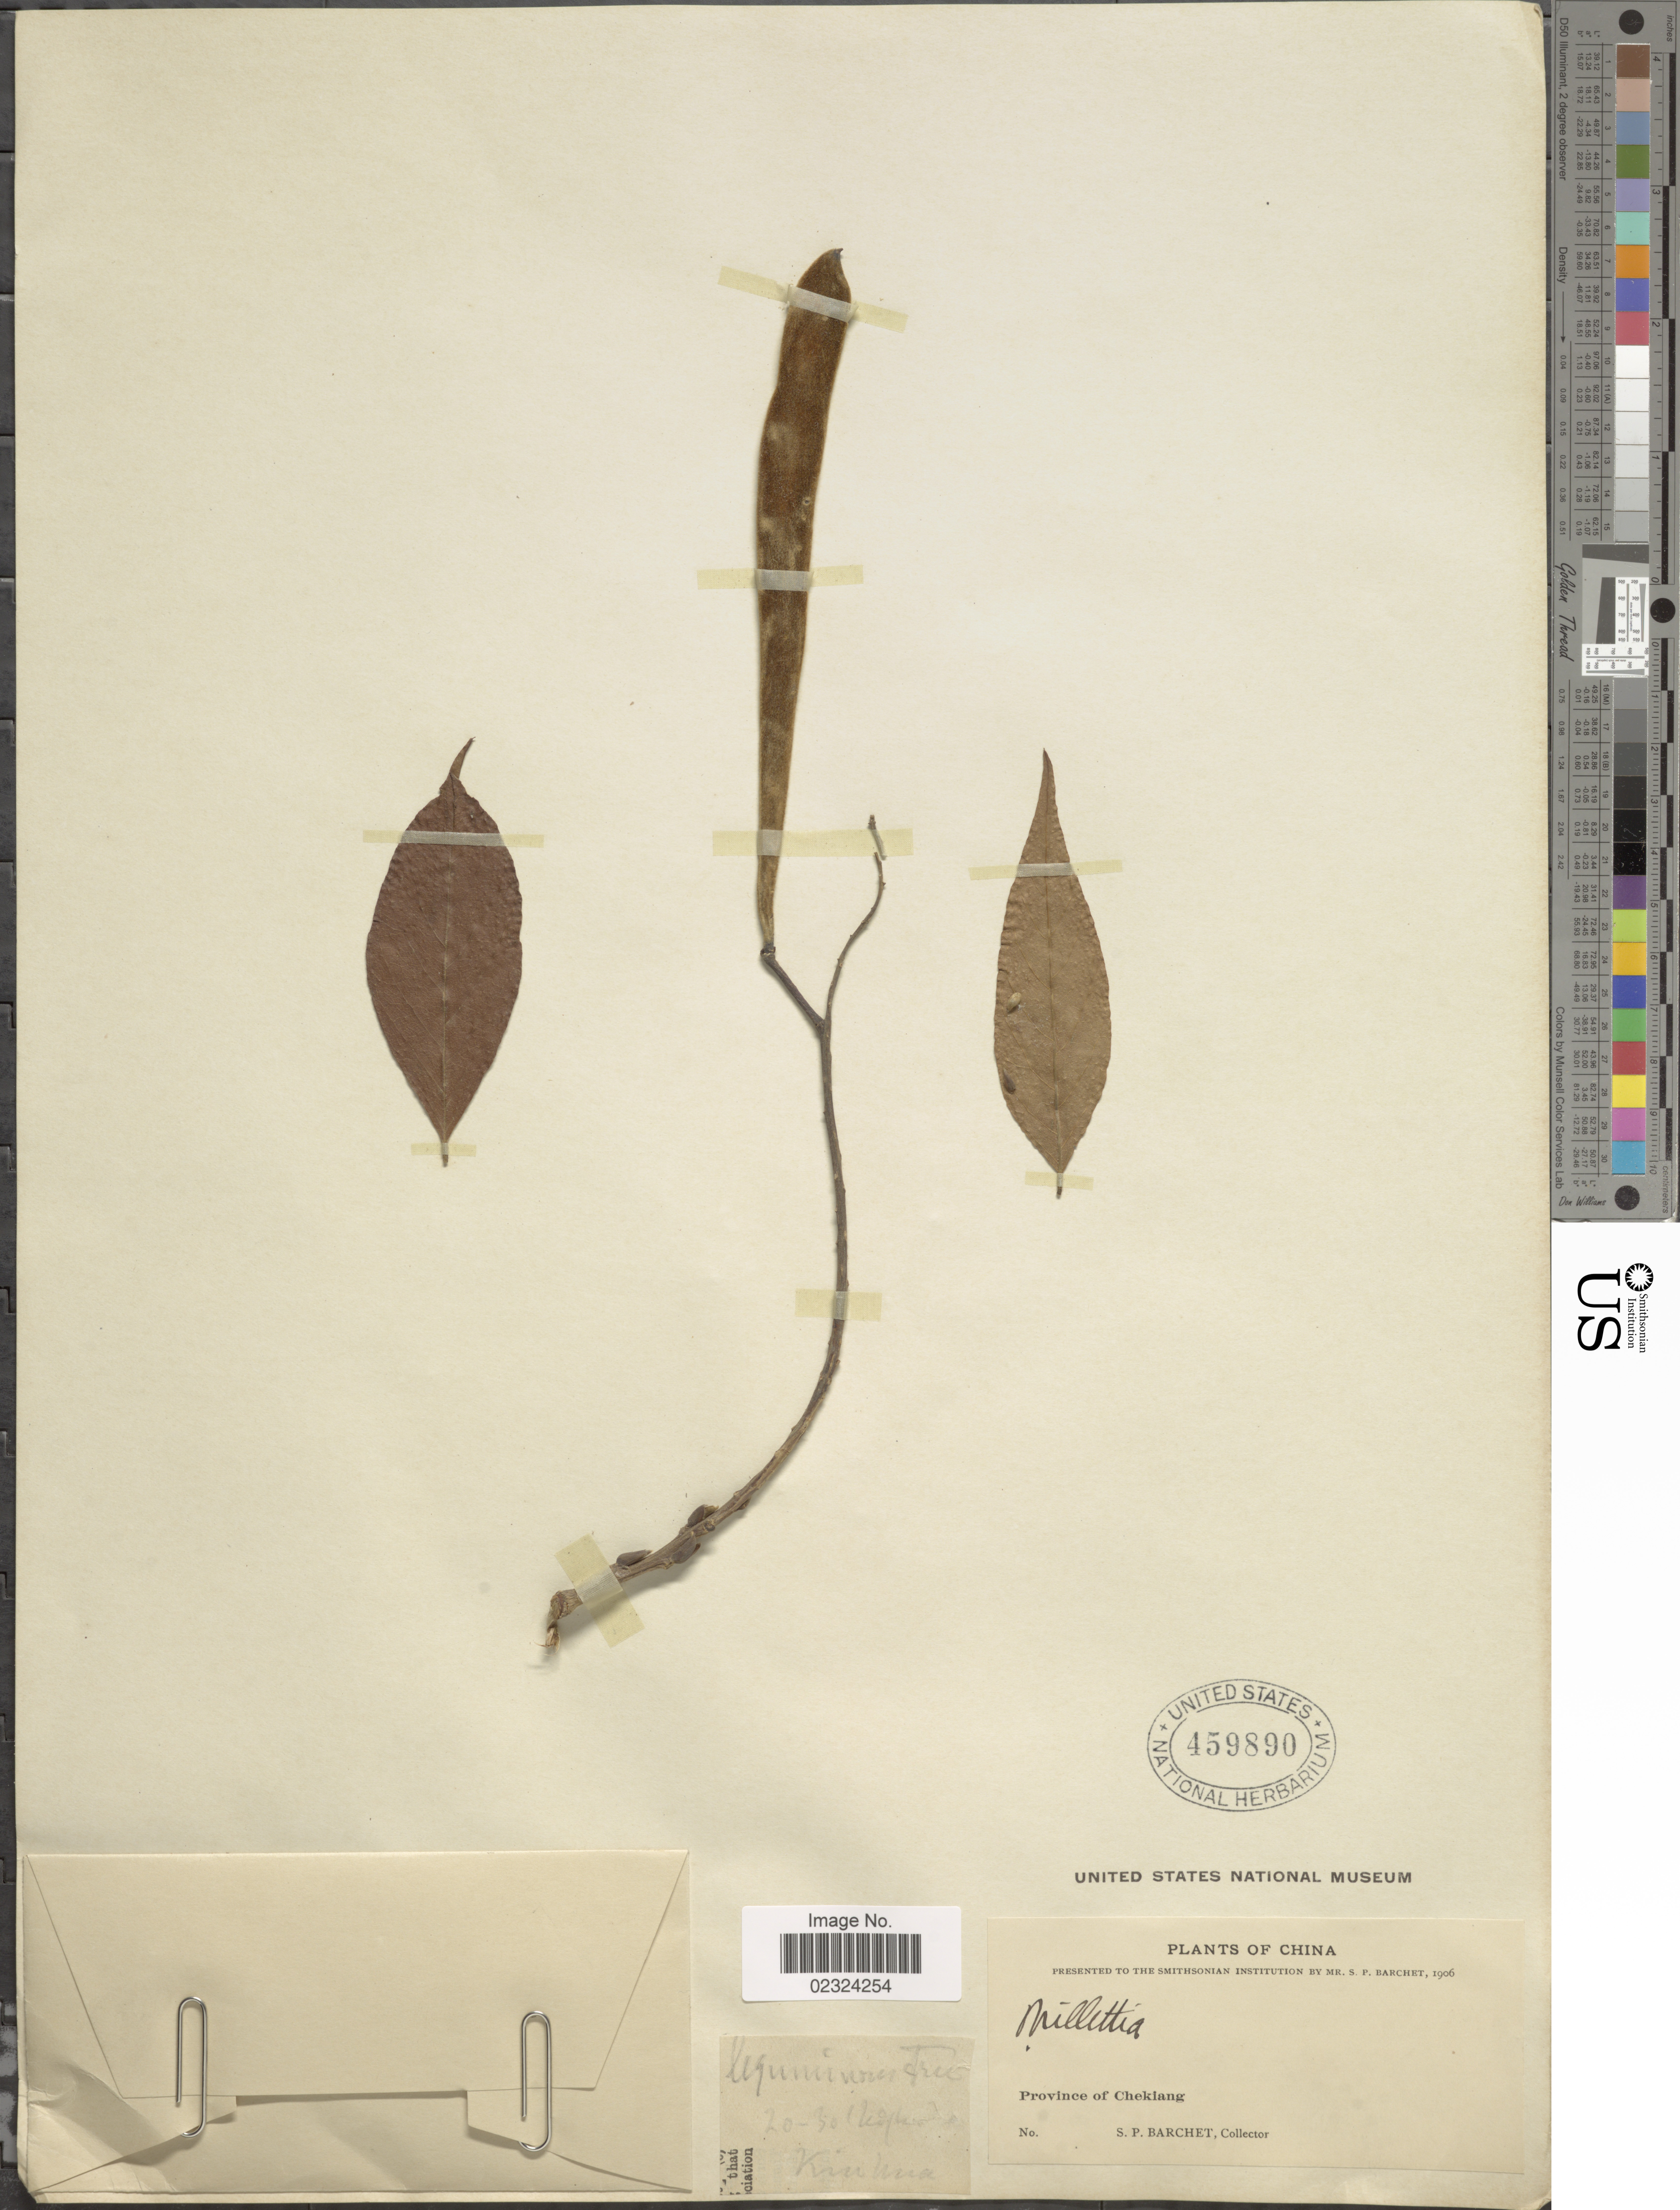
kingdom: Plantae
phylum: Tracheophyta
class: Magnoliopsida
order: Fabales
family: Fabaceae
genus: Millettia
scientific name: Millettia sp.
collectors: S. P. Barchet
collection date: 1906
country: China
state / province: Zhejiang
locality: Chekiang.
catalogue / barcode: US 459890